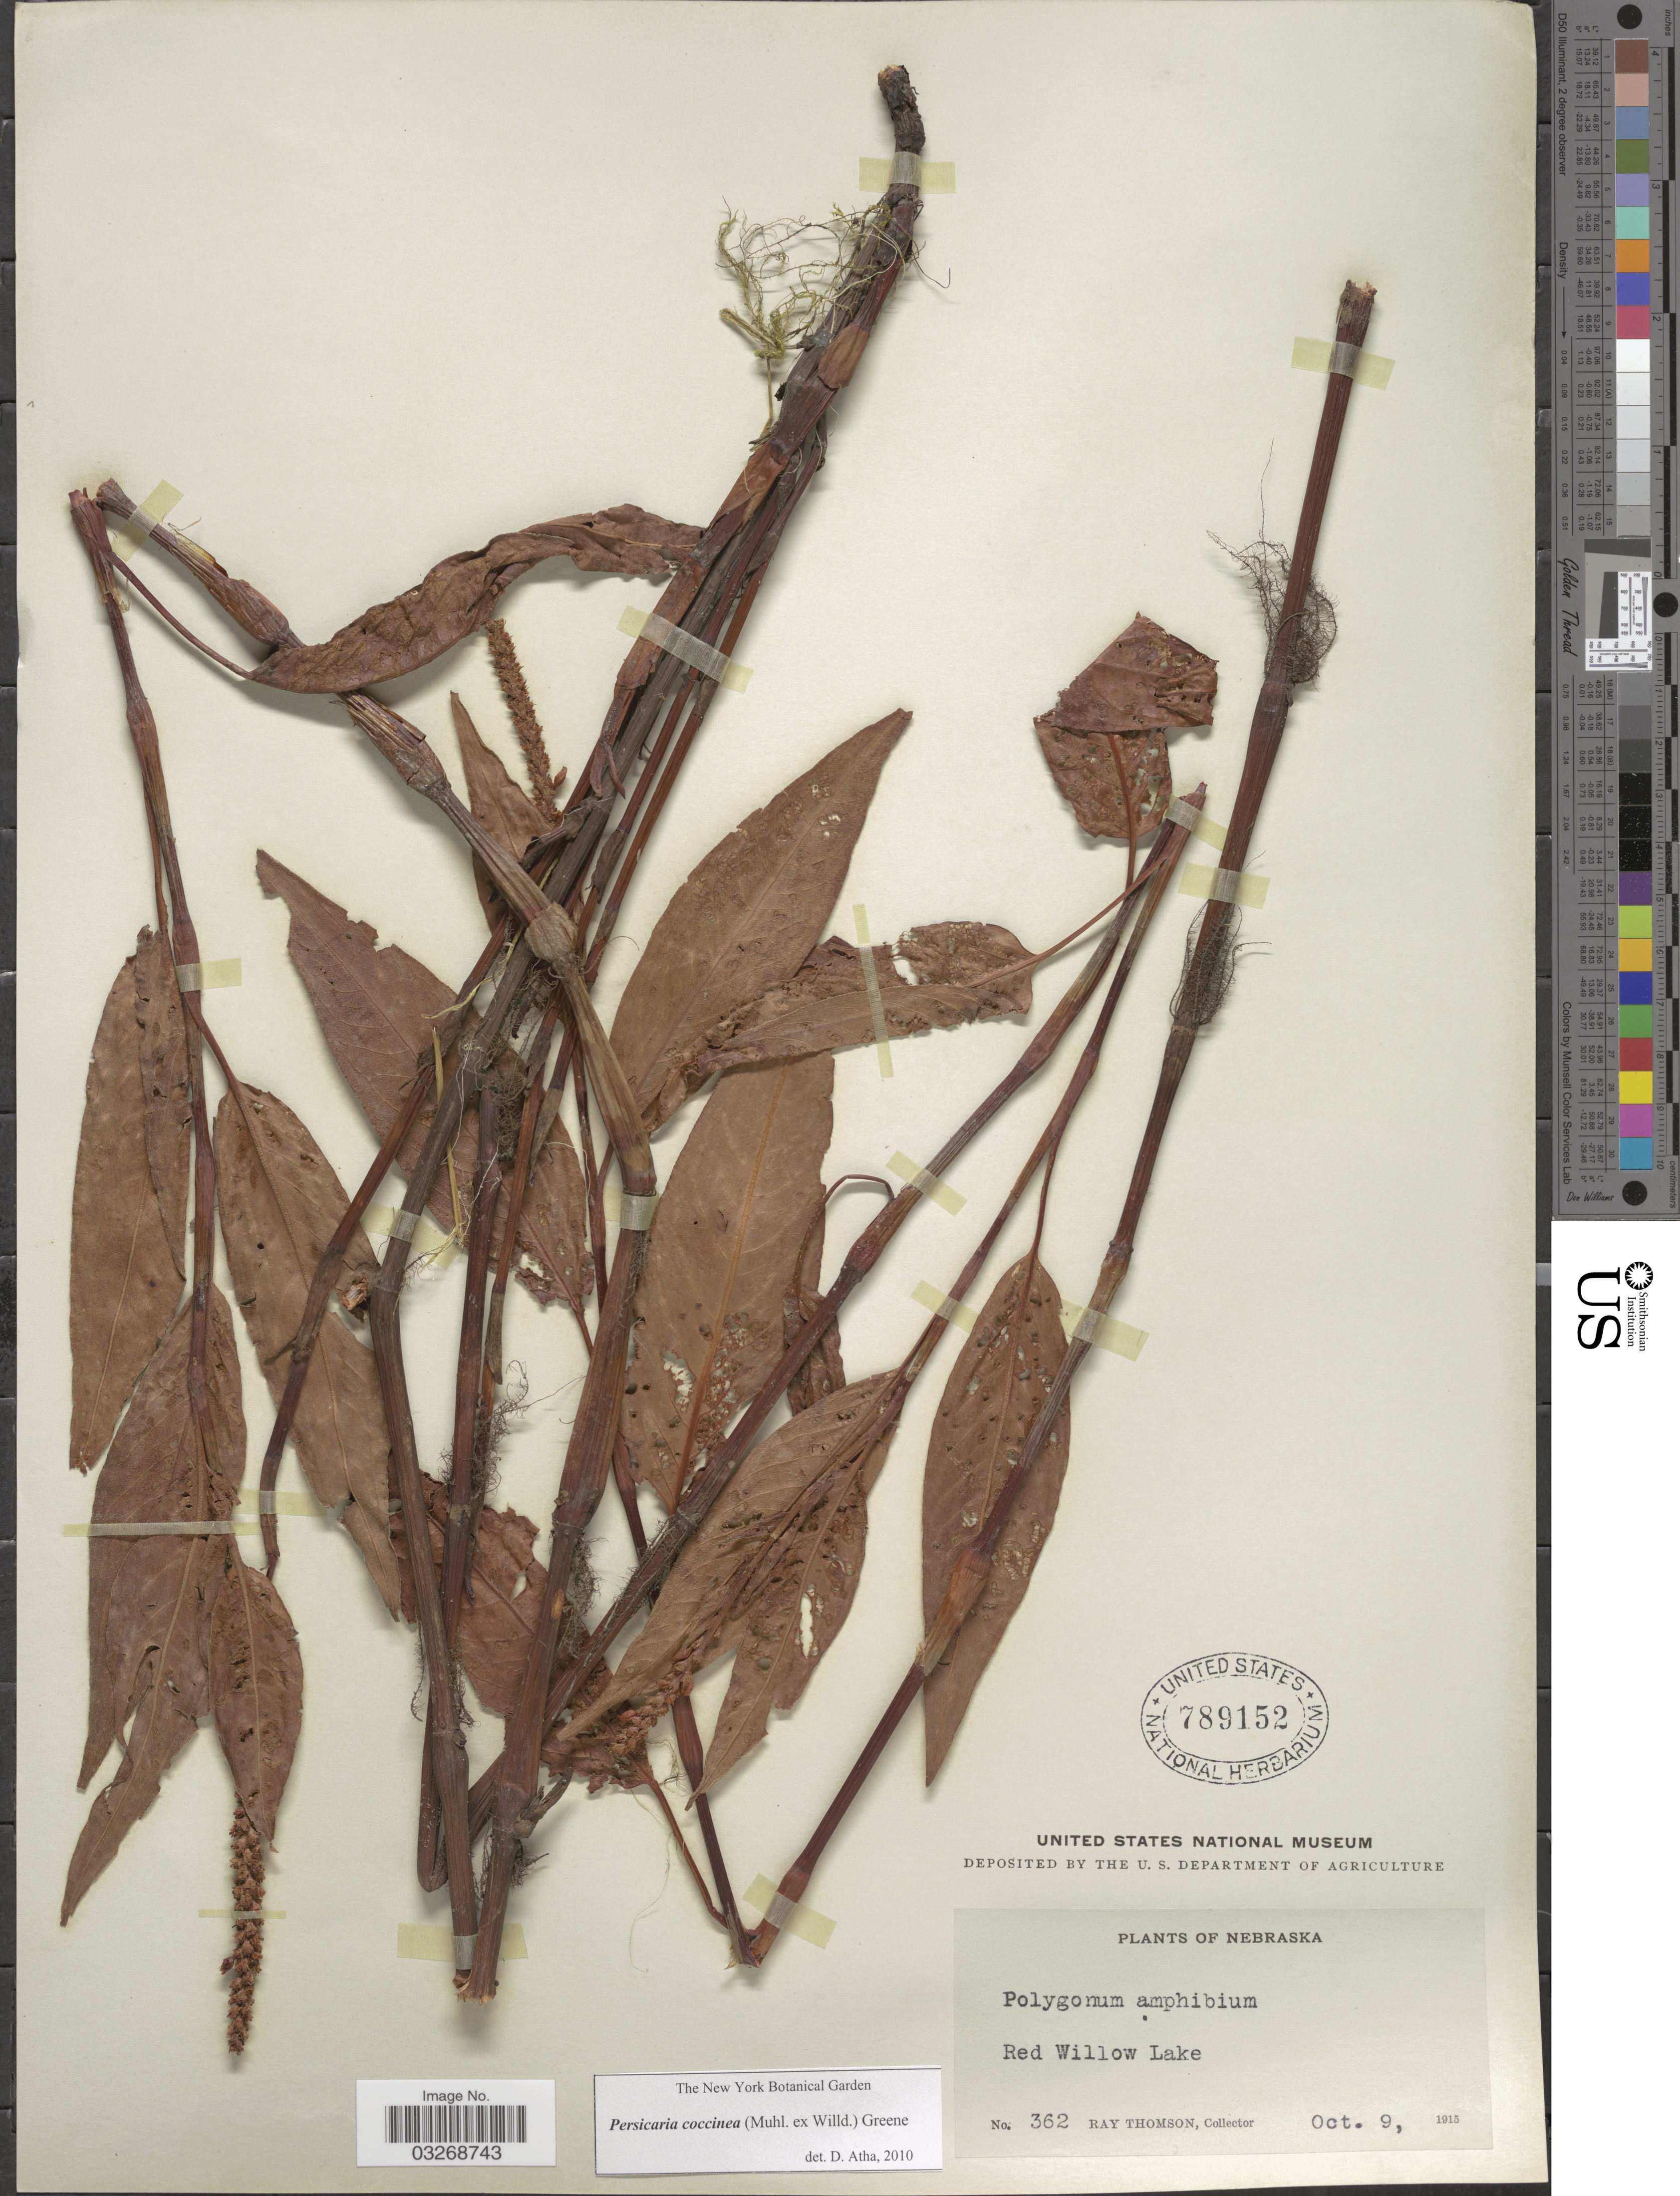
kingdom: Plantae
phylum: Tracheophyta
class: Magnoliopsida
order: Caryophyllales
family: Polygonaceae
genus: Persicaria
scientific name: Persicaria coccinea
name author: (Muhl. ex Willd.) Greene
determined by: Atha, D. E.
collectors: R. Thomson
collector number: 362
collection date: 1915-10-09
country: United States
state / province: Nebraska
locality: Red Willow Lake.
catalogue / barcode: US 789152